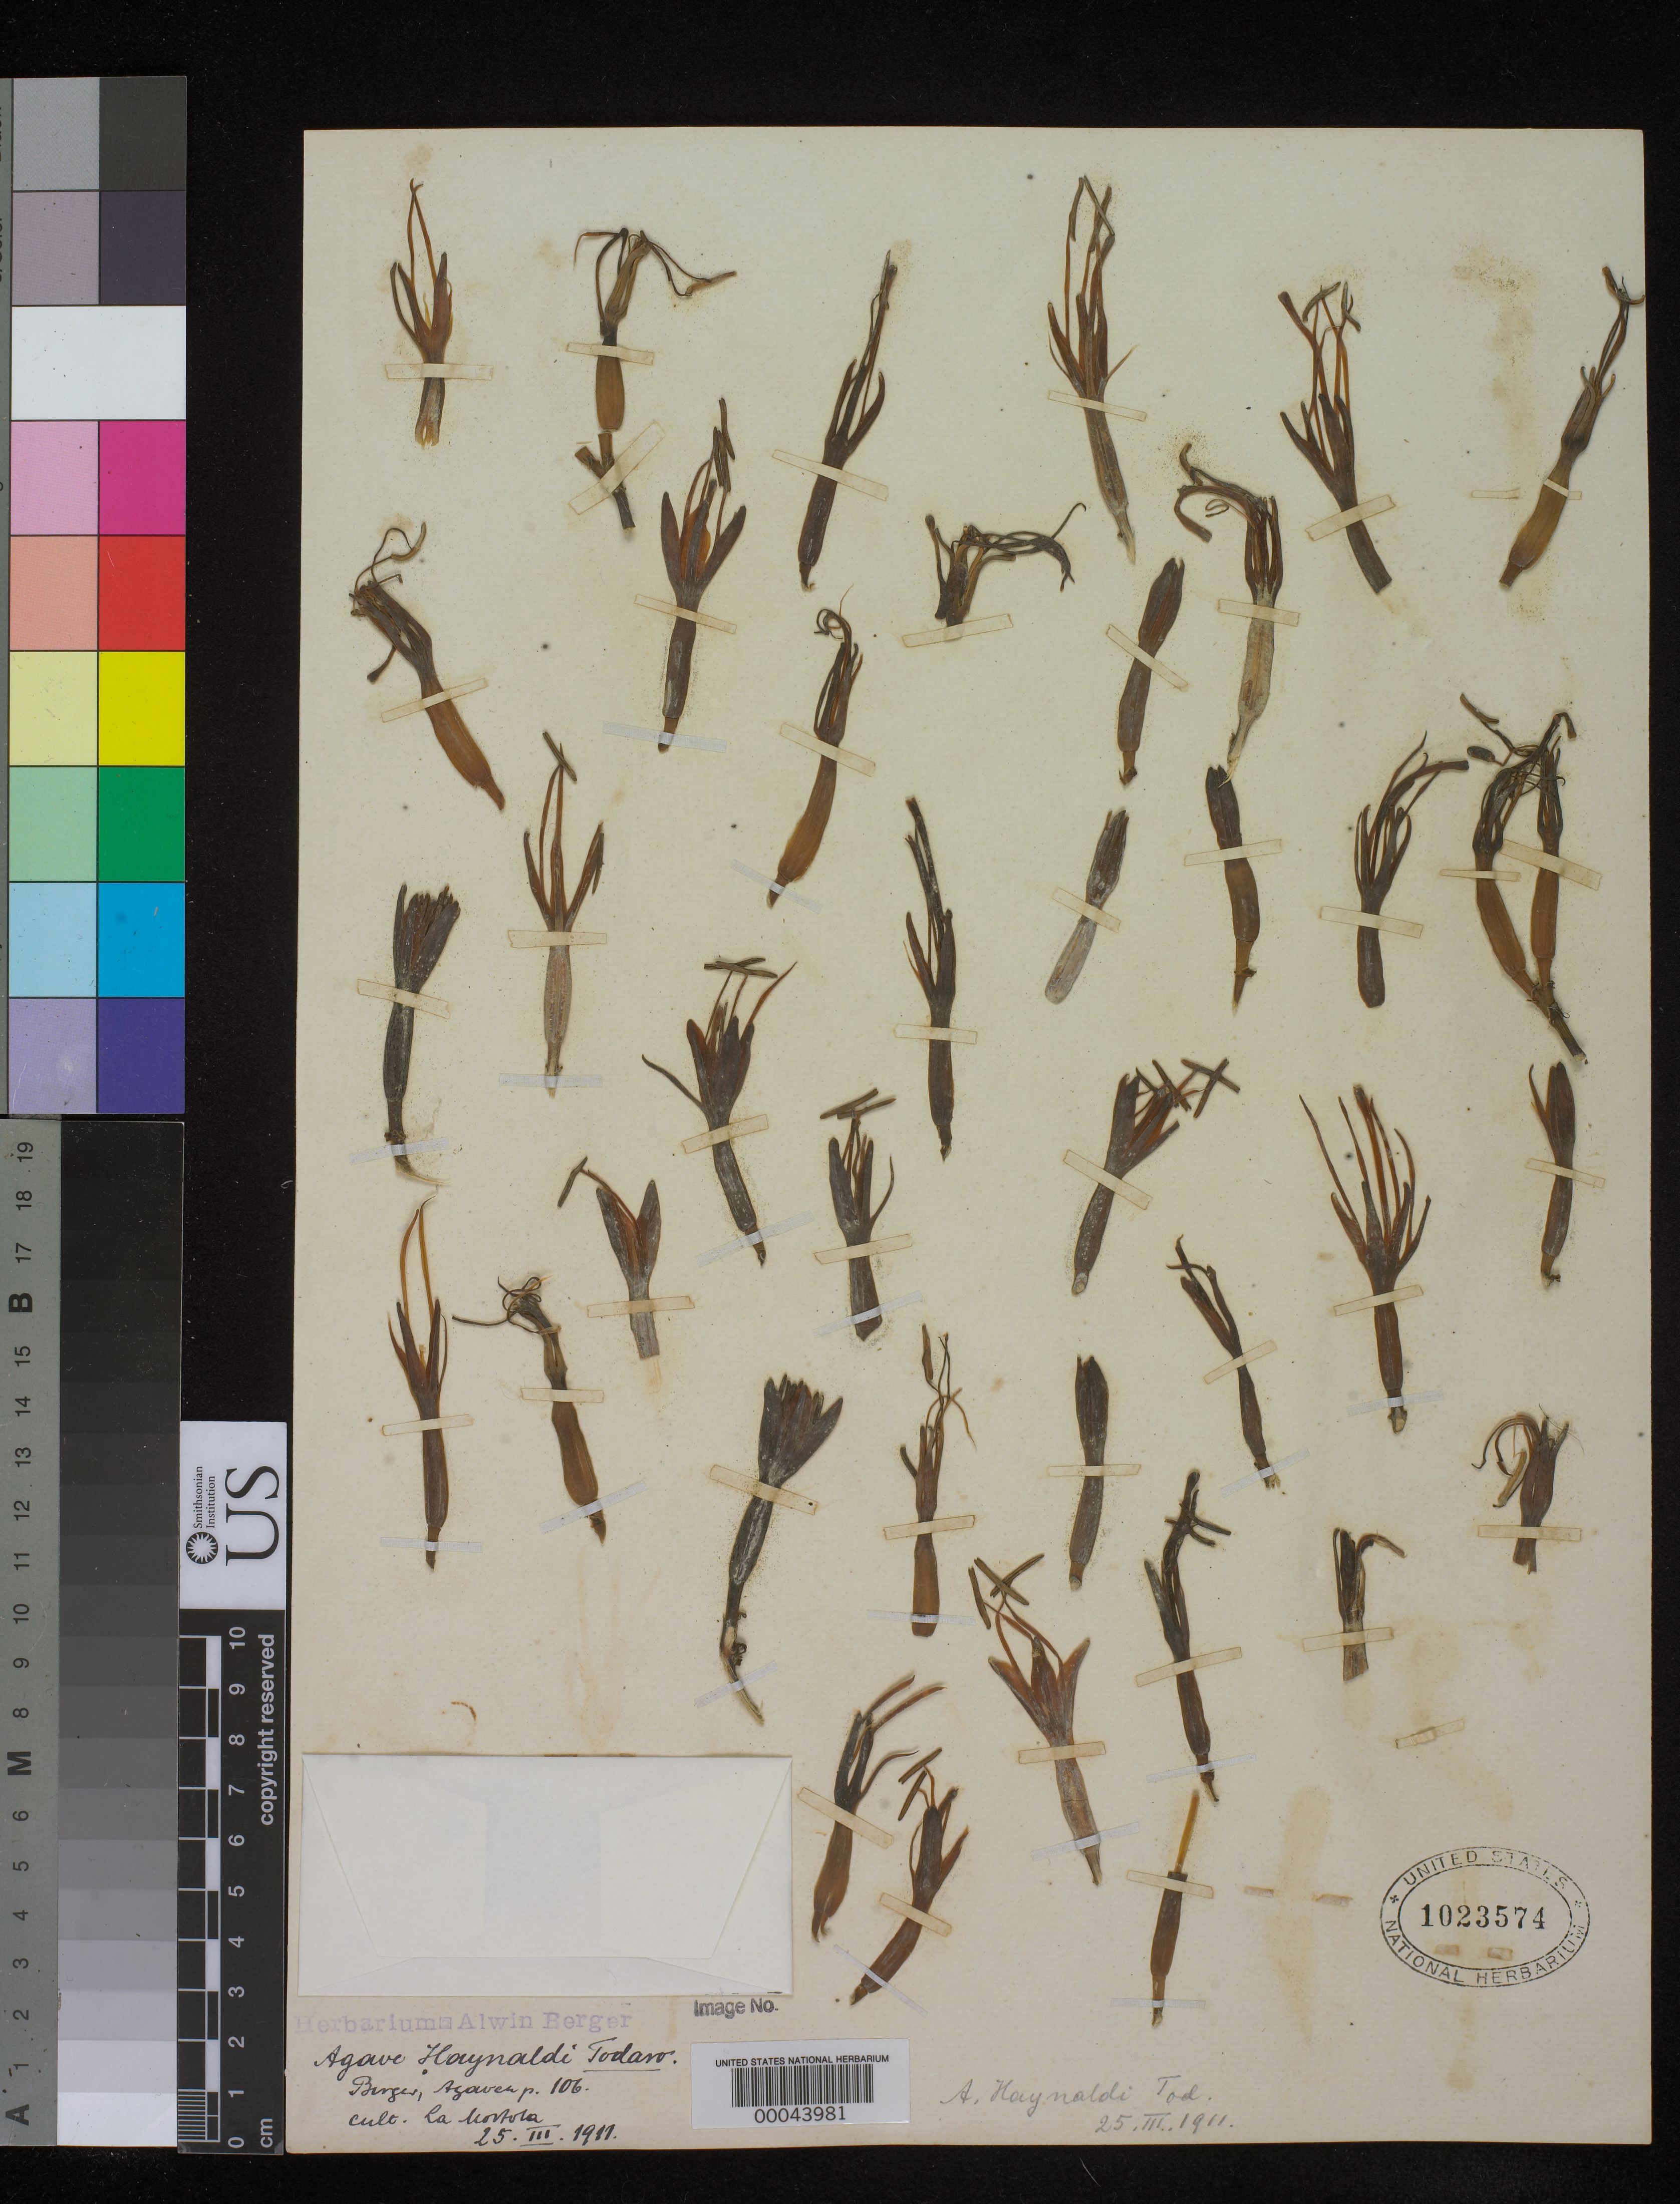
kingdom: Plantae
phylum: Tracheophyta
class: Liliopsida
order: Asparagales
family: Asparagaceae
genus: Agave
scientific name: Agave ensifera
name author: Jacobi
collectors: ex herb. A. Berger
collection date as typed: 25 Mar 1911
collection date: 1911-03-25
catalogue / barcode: US 1023574